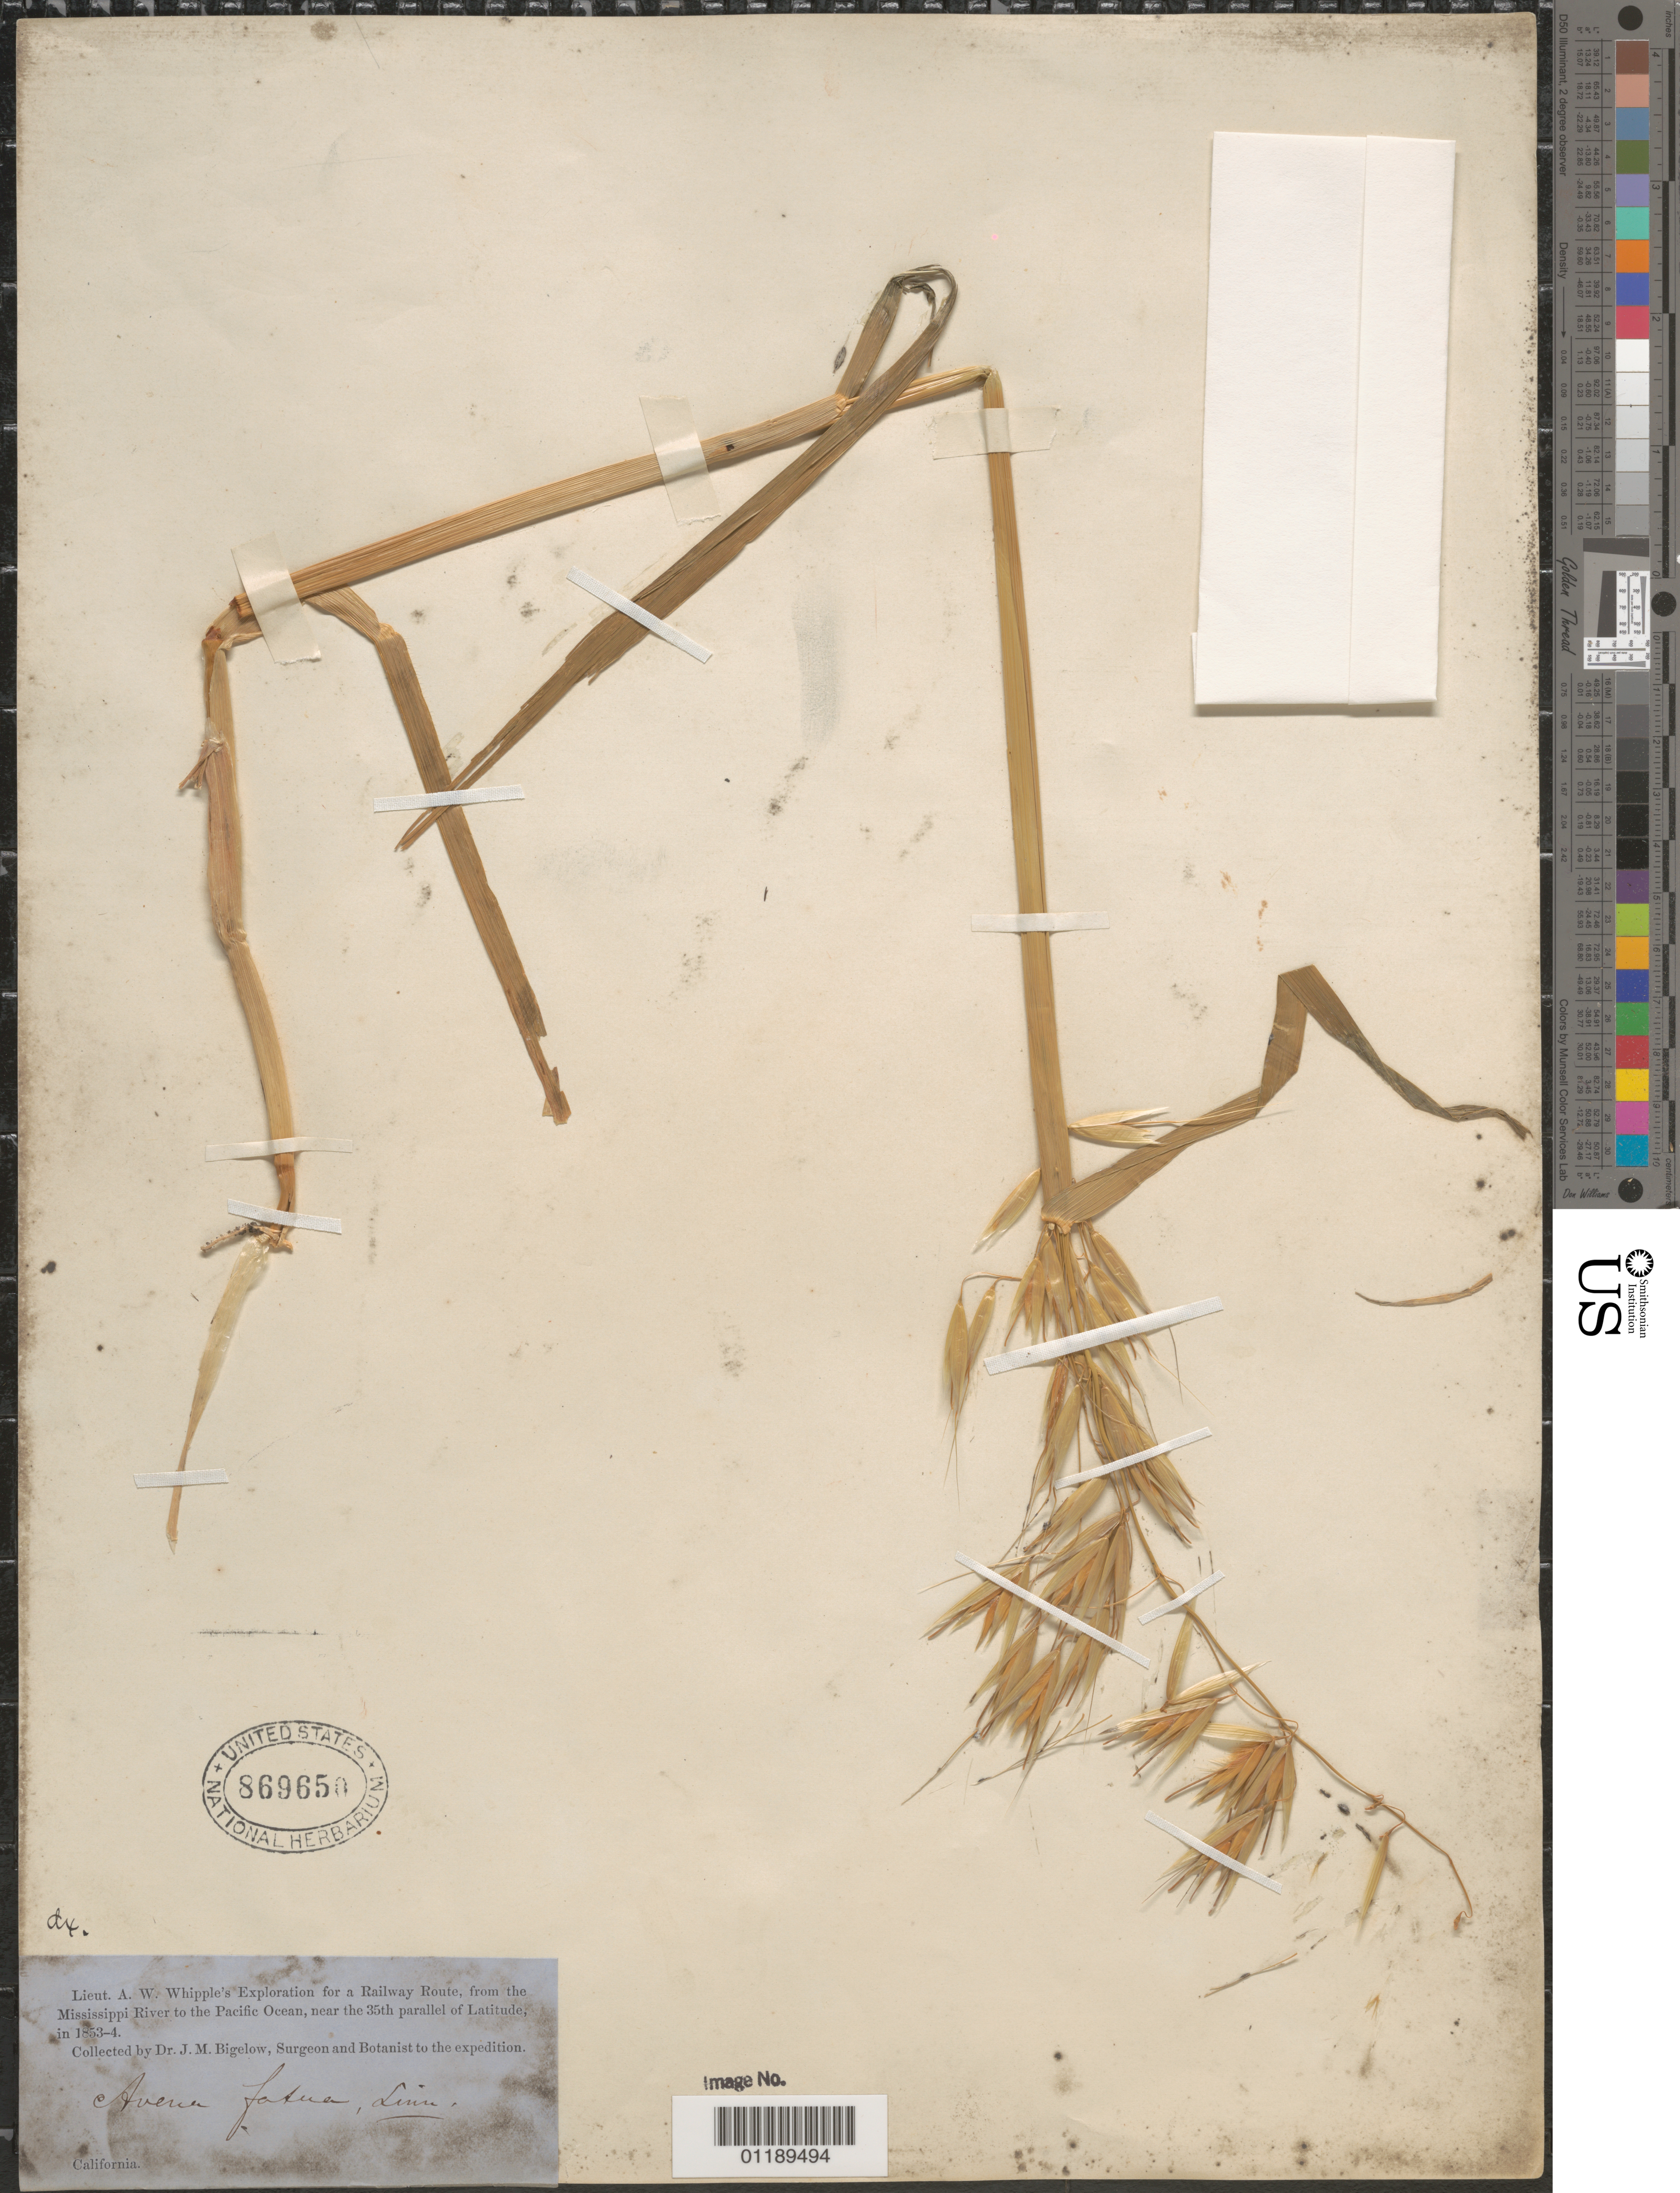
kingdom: Plantae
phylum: Tracheophyta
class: Liliopsida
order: Poales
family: Poaceae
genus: Avena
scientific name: Avena fatua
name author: L.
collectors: J. M. Bigelow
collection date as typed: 1853 to -- --- 1854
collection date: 1853/1854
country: United States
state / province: California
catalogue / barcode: US 869650